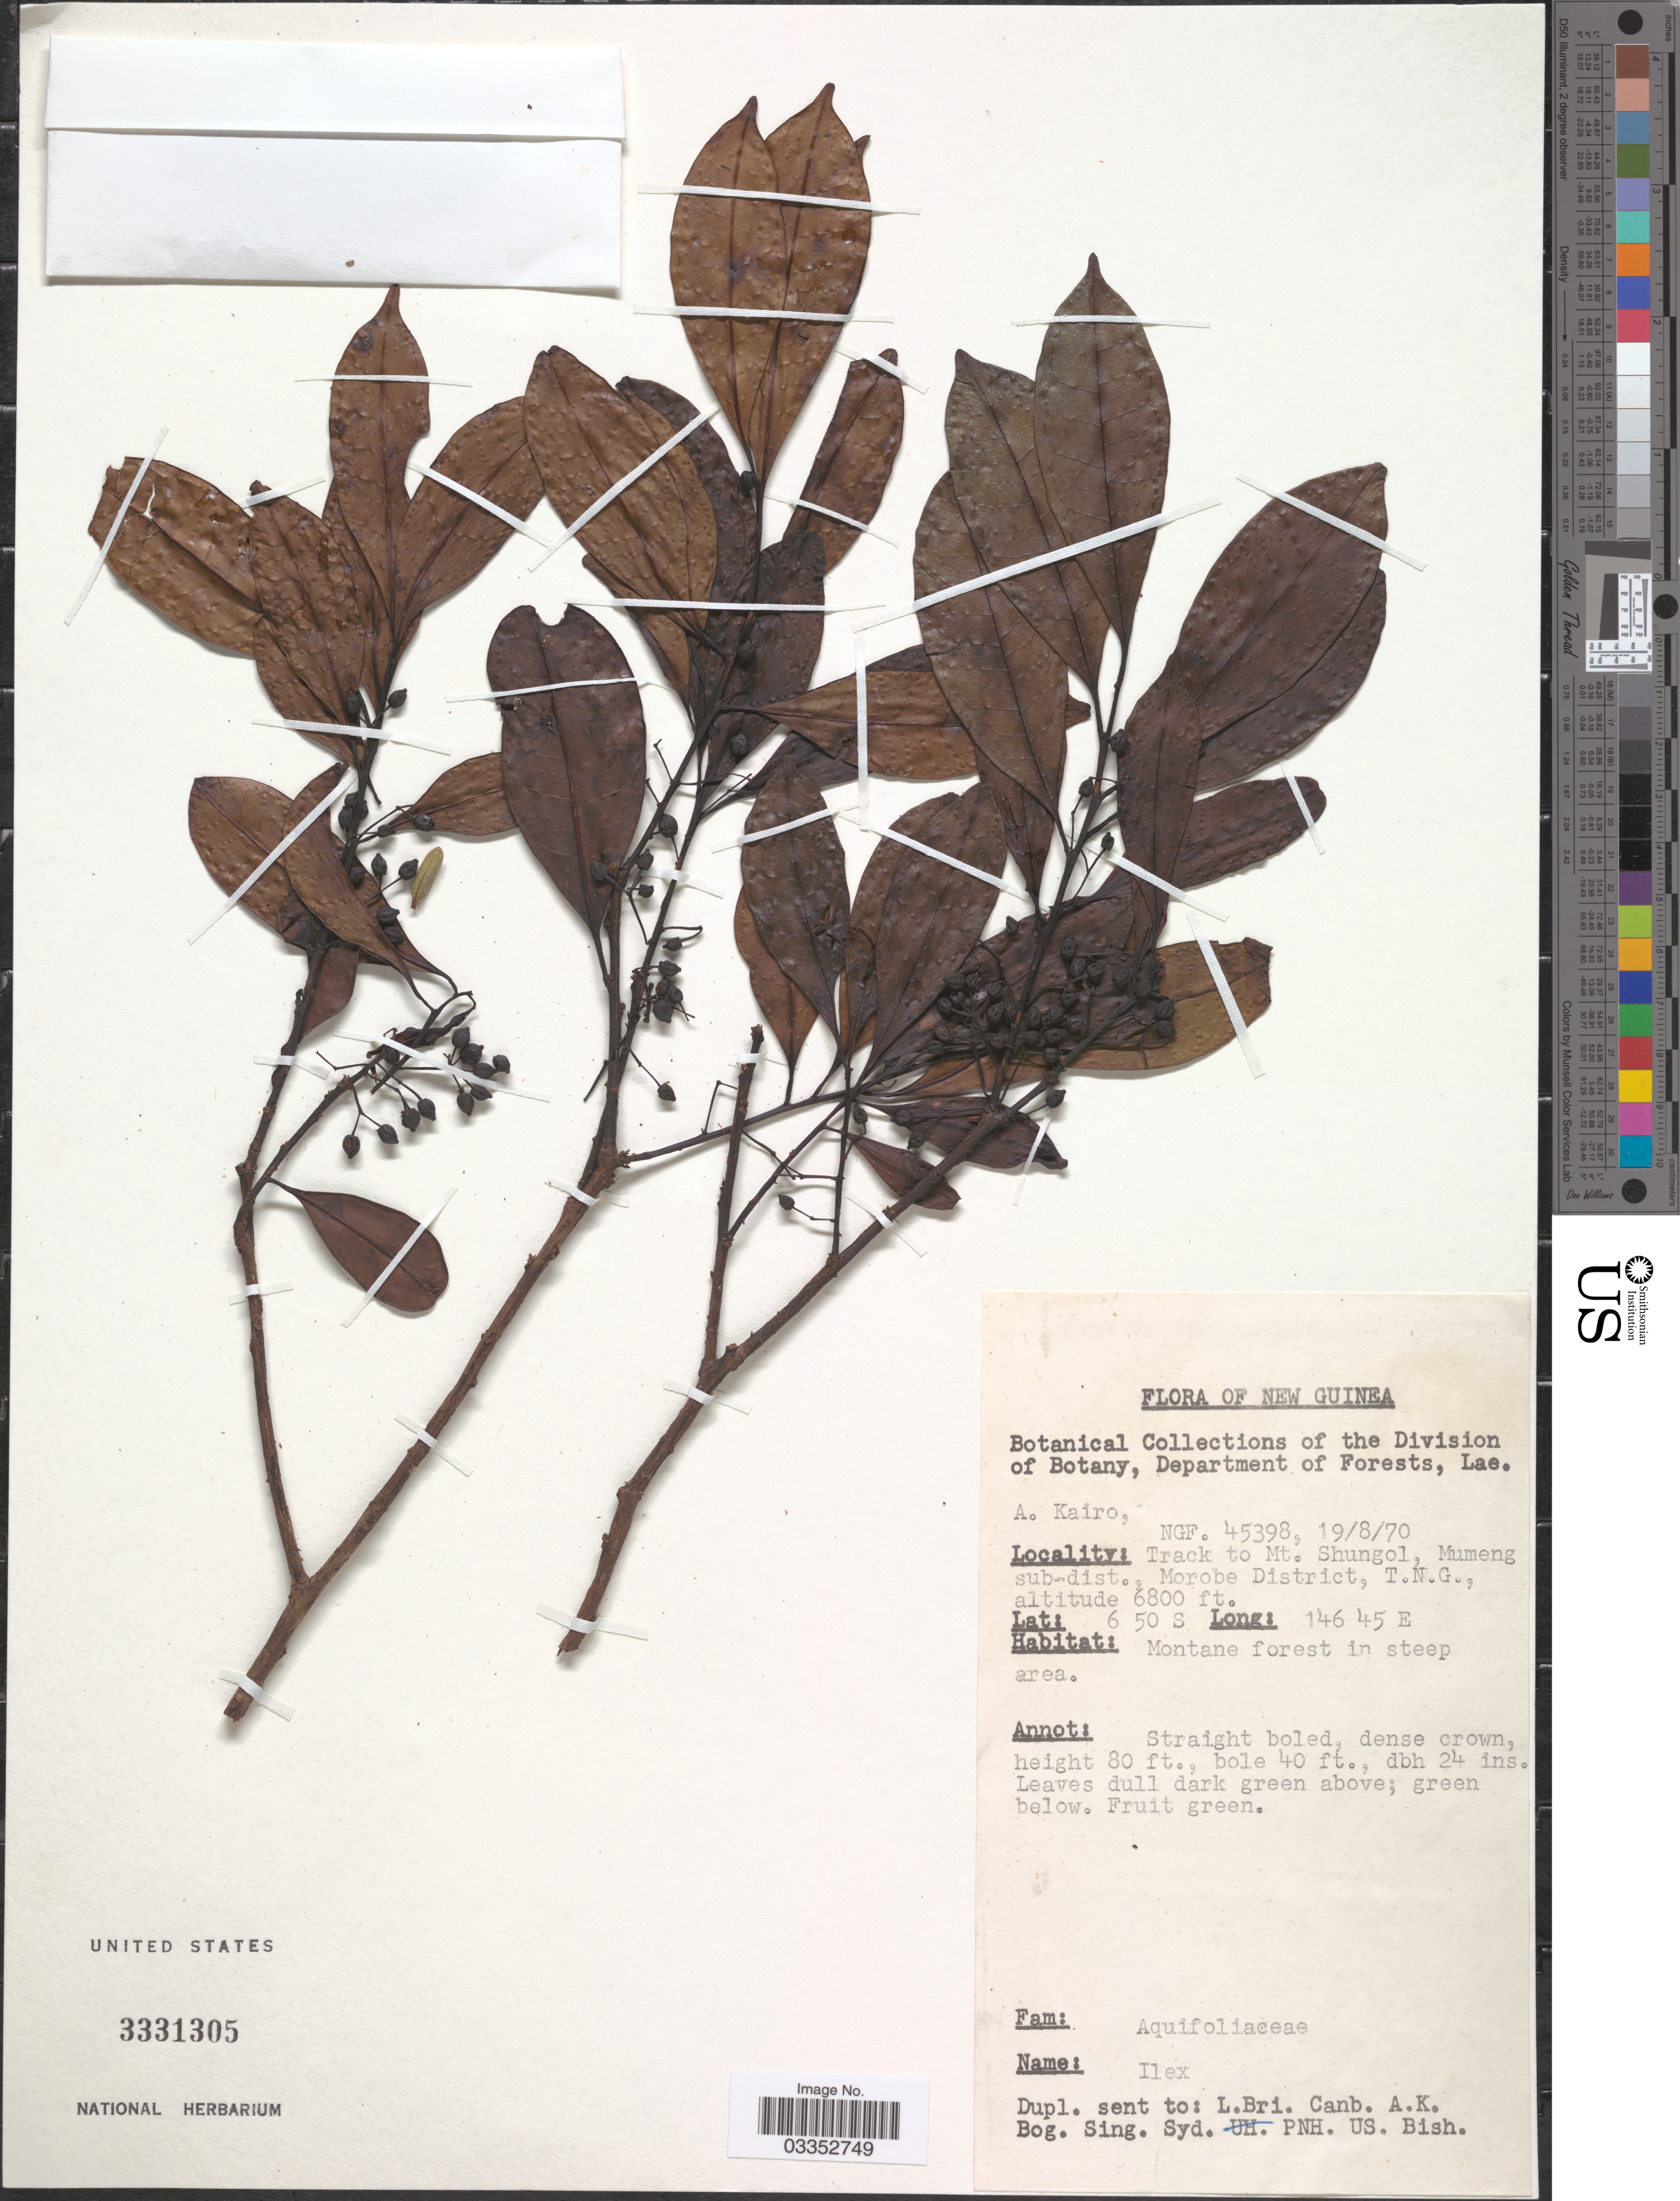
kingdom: Plantae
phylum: Tracheophyta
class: Magnoliopsida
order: Aquifoliales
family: Aquifoliaceae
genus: Ilex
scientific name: Ilex sp.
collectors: A. Kairo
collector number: NGF. 45398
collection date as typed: Transcribed d/m/y: 19/8/70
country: Papua New Guinea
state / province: Morobe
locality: New Guinea. Track to Mt. Shungol, Mumeng sub-dist., Morobe District, T.N.G.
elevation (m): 2073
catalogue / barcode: US 3331305